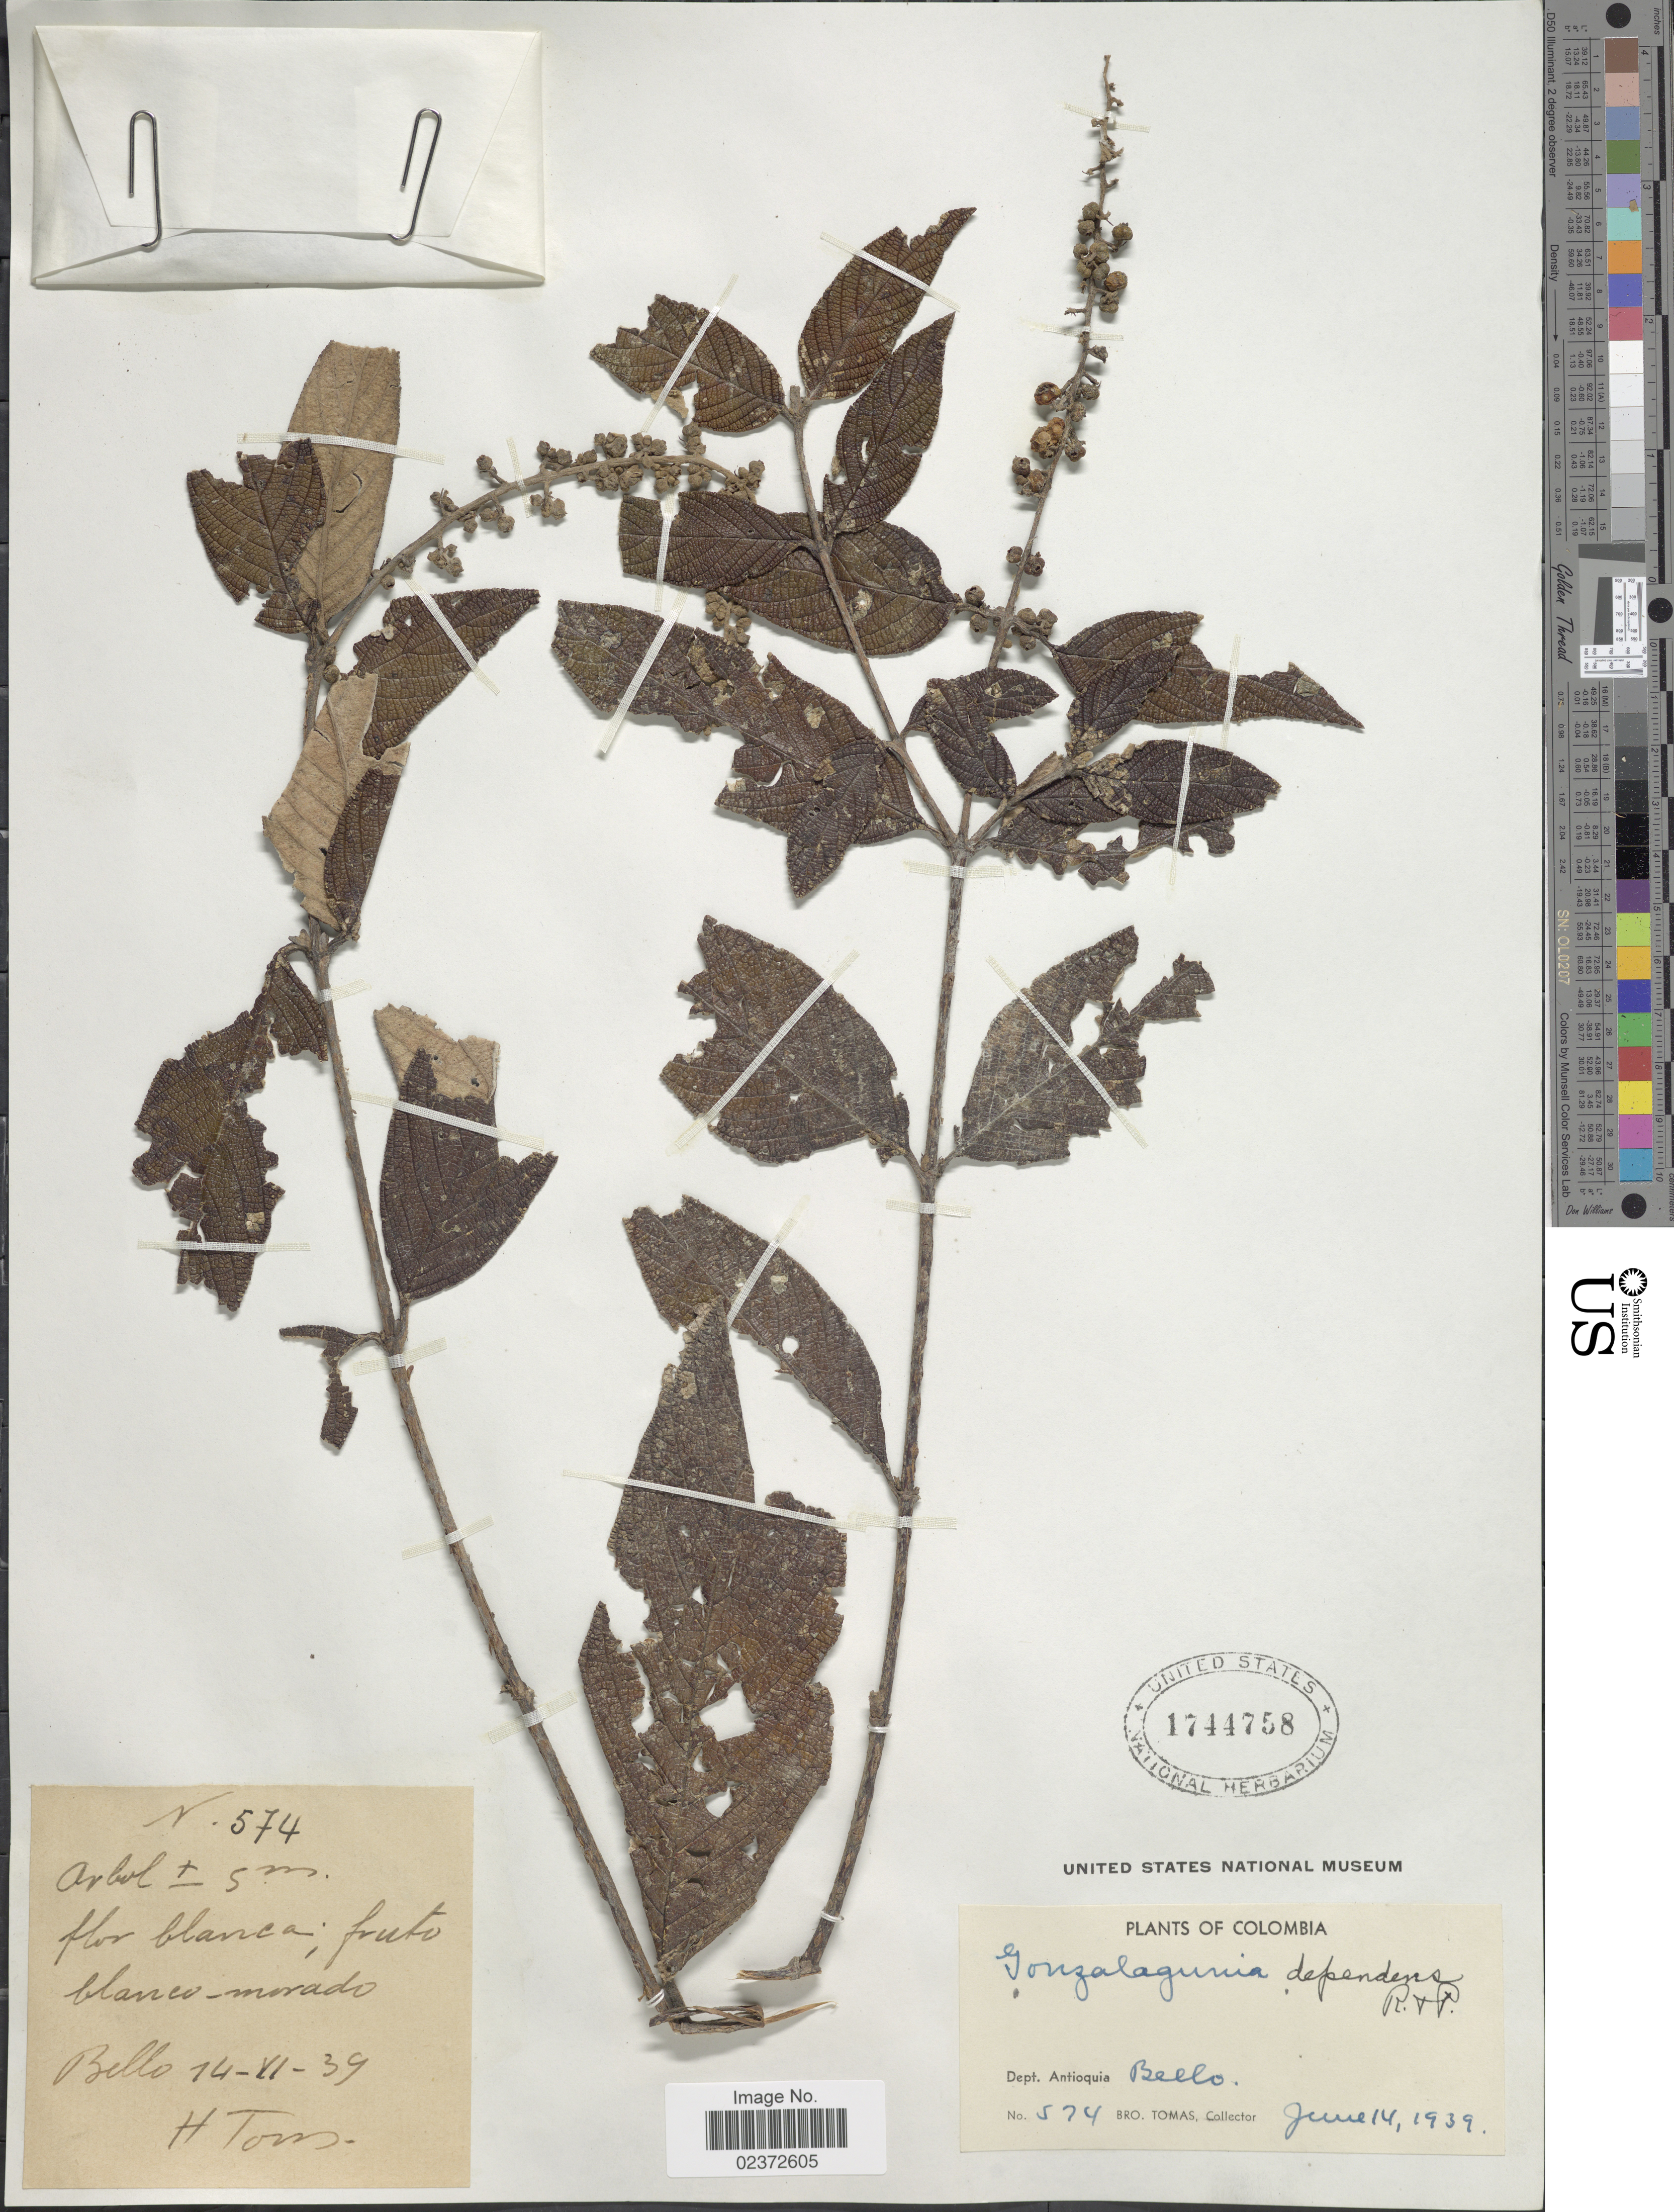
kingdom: Plantae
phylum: Tracheophyta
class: Magnoliopsida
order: Gentianales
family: Rubiaceae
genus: Gonzalagunia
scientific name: Gonzalagunia dependens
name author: Ruiz & Pav.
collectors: B. Tomas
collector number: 574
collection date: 1939-06-14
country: Colombia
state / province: Antioquia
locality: Bello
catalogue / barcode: US 1744758